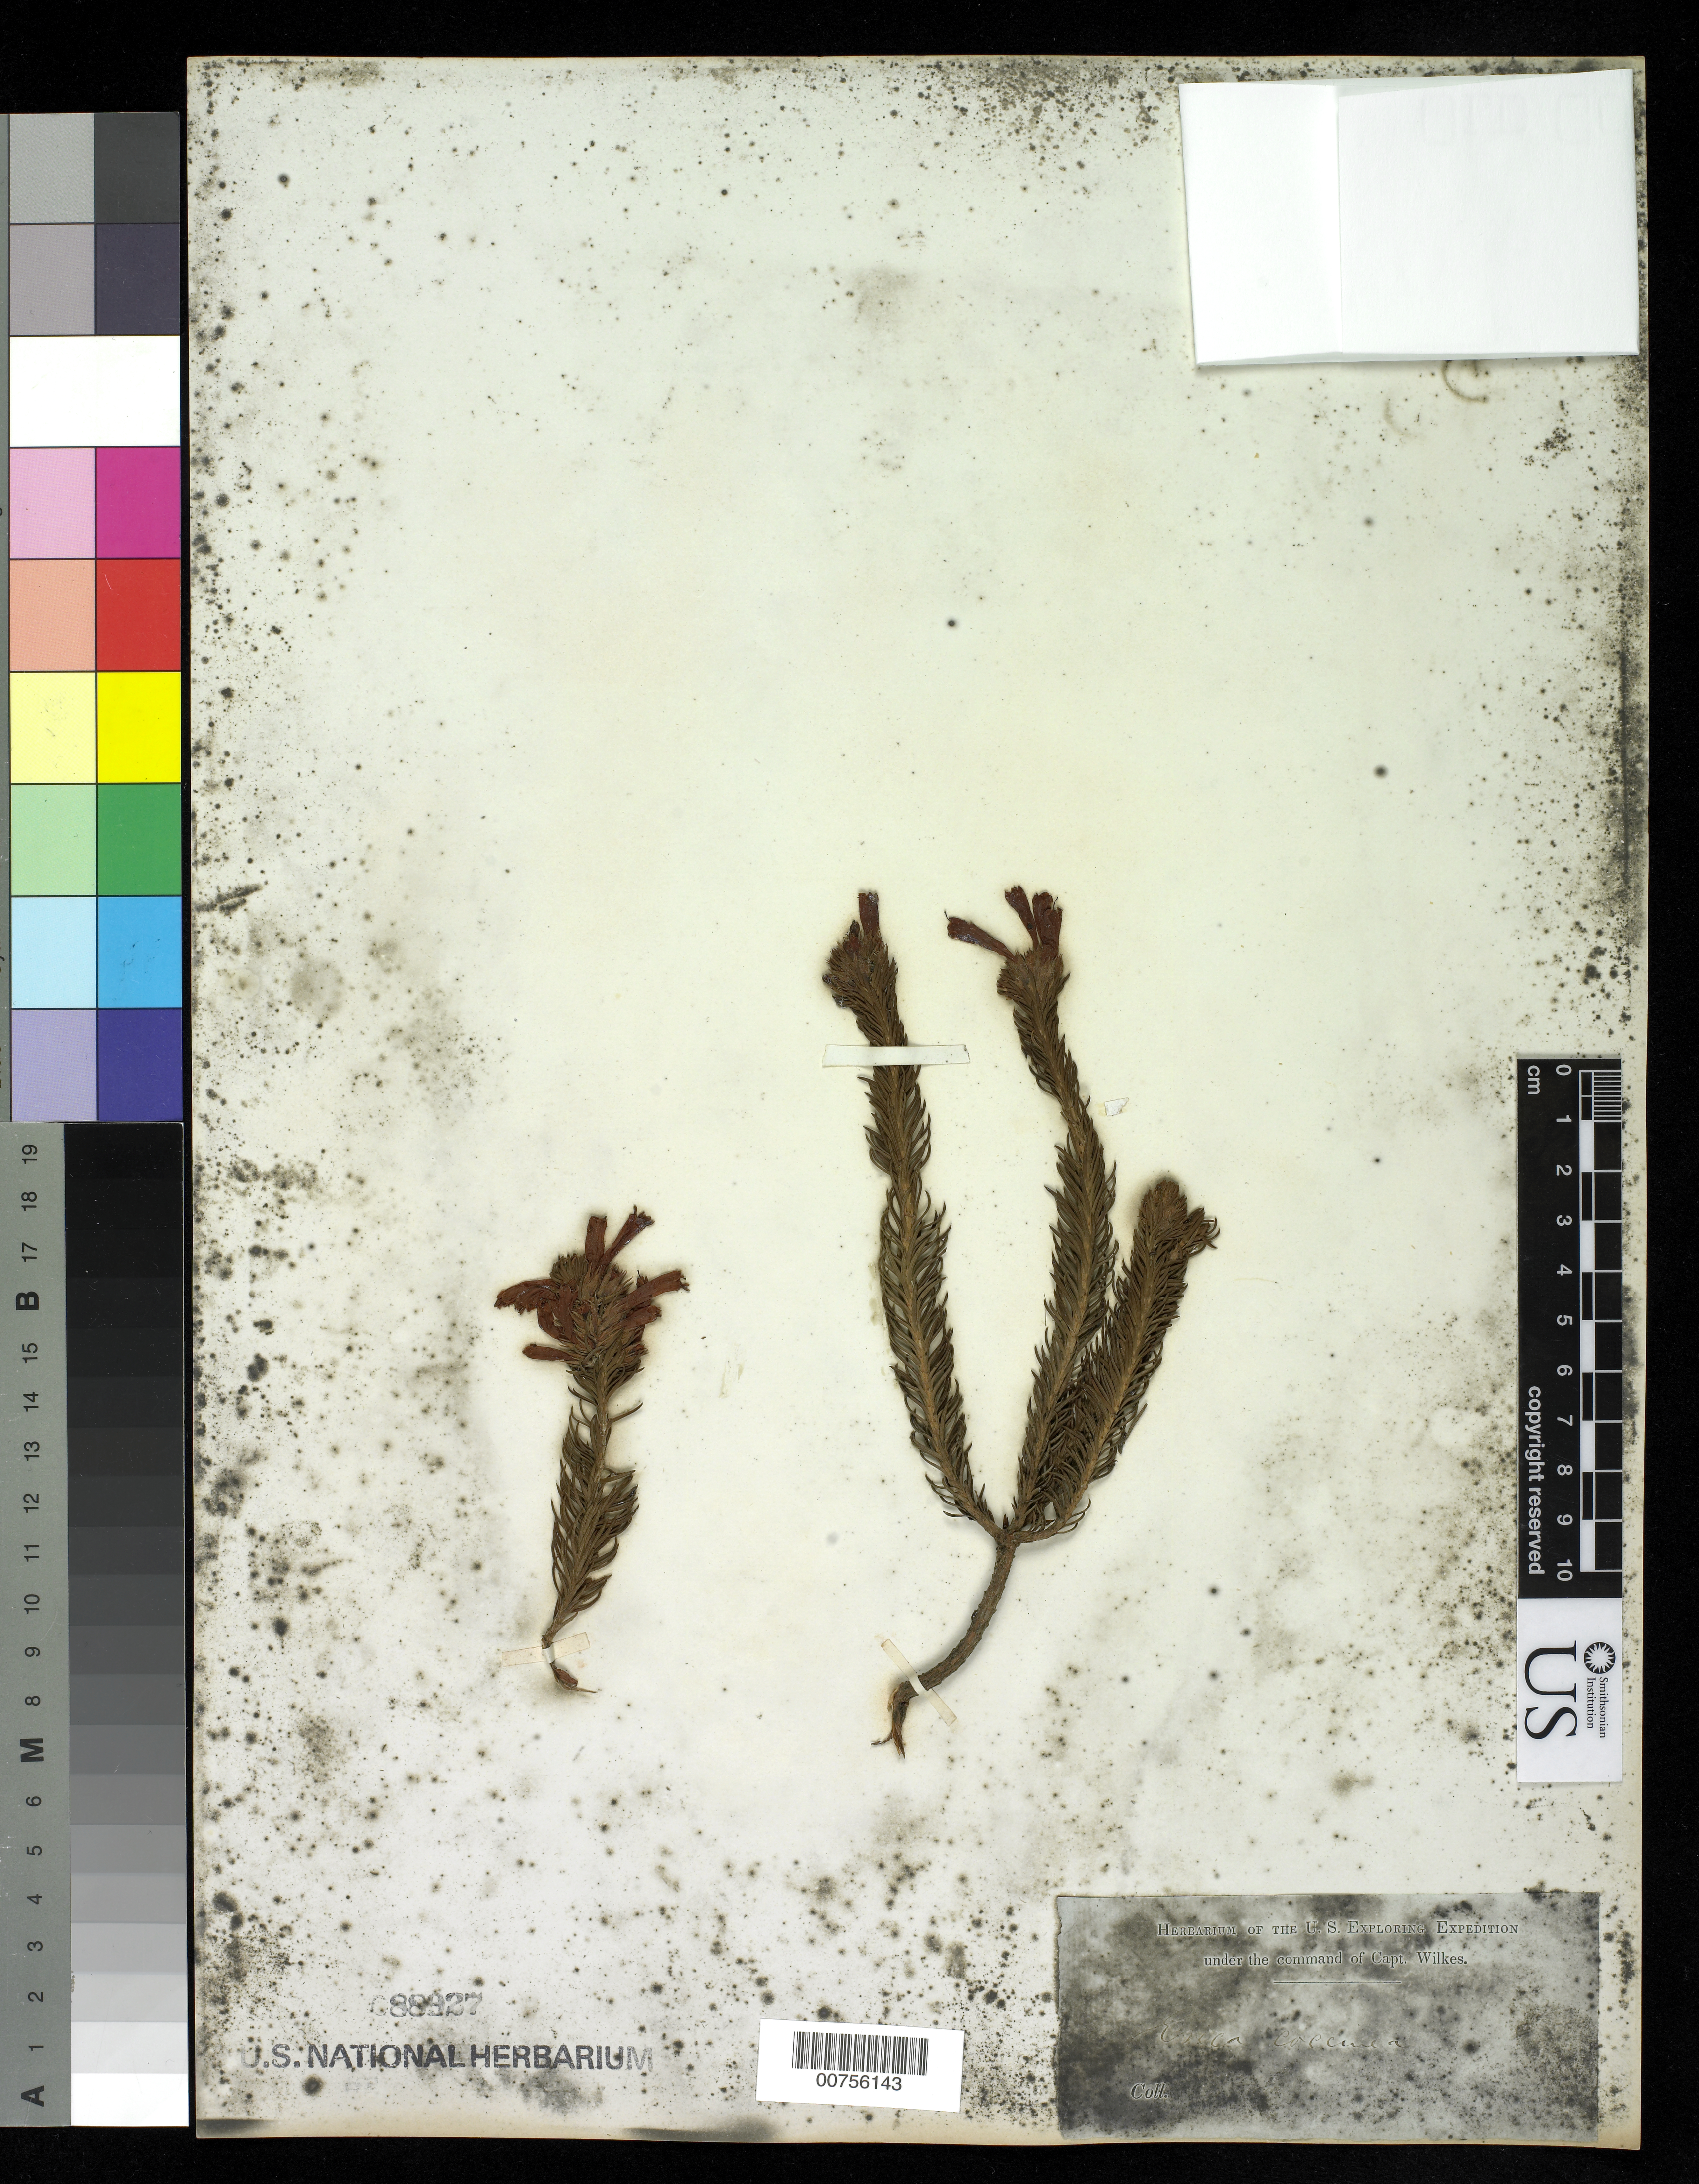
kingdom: Plantae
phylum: Tracheophyta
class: Magnoliopsida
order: Ericales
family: Ericaceae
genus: Erica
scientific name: Erica cerinthoides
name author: L.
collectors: Wilkes Explor. Exped.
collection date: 1838/1842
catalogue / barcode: US 88927